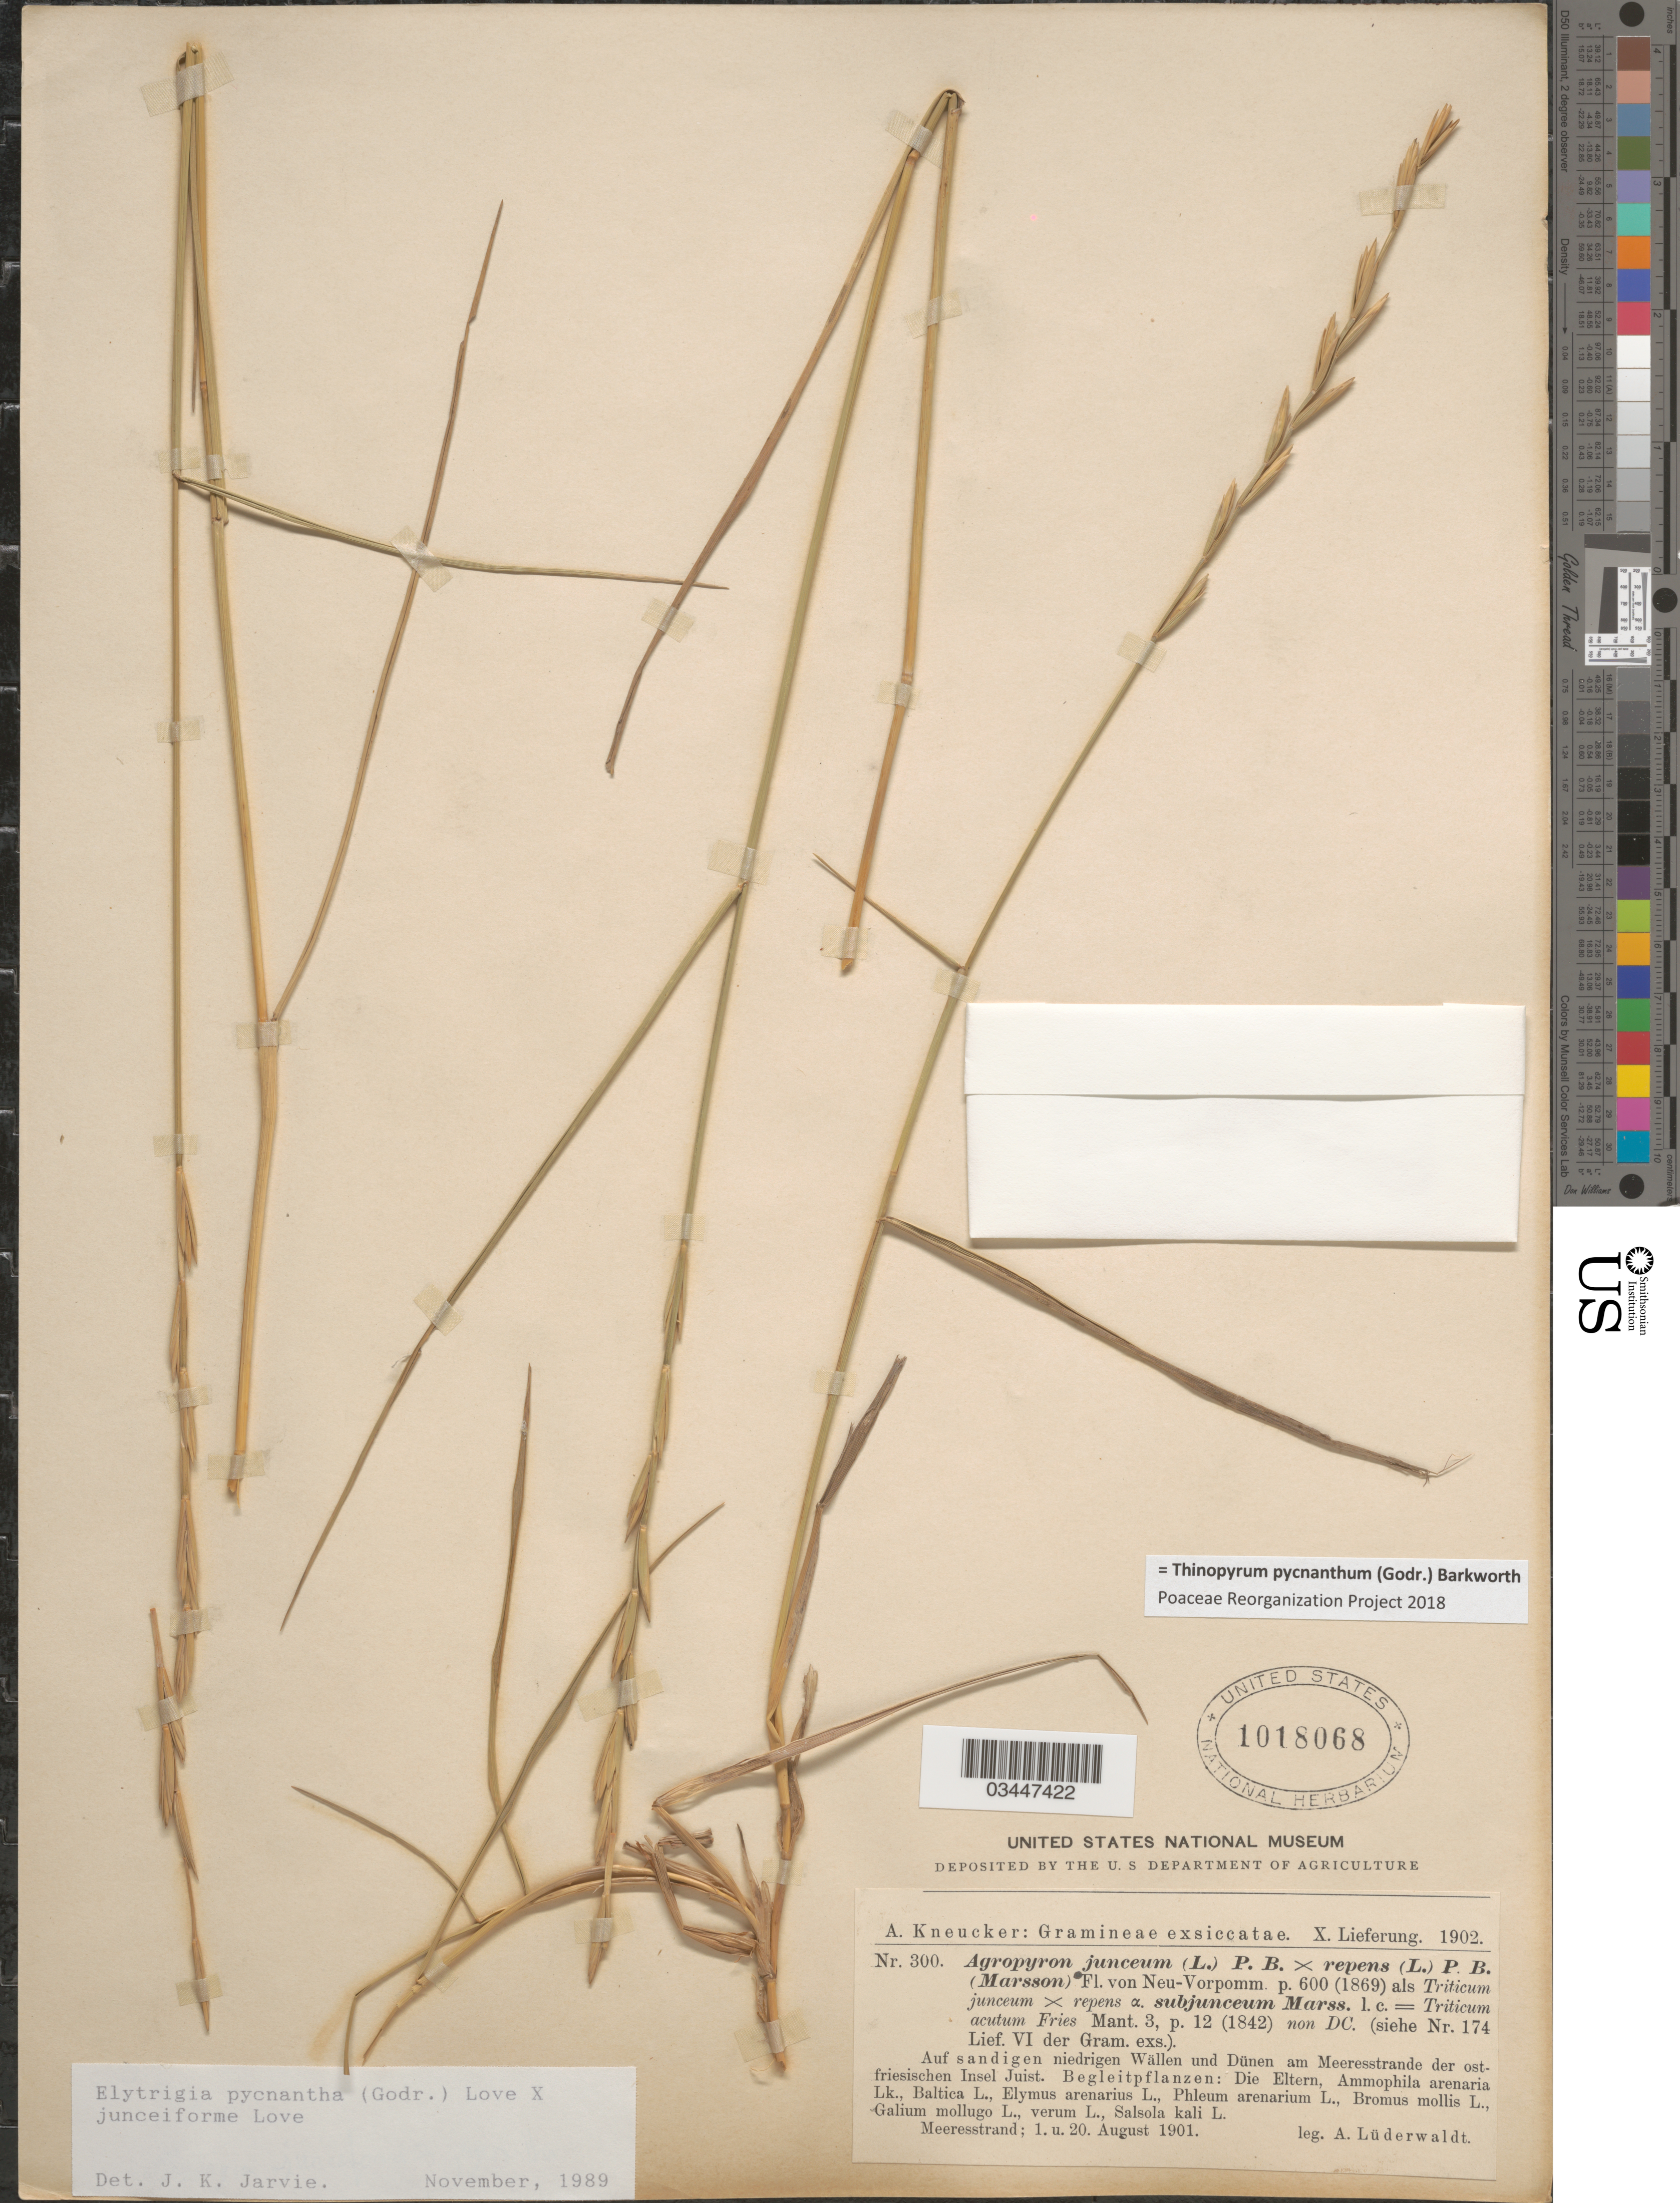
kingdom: Plantae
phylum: Tracheophyta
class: Liliopsida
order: Poales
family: Poaceae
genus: Thinopyrum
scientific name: Thinopyrum pycnanthum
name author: (Godr.) Barkworth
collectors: A. Lüderwaldt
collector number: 300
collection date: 1901-08-01/1901-08-20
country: Germany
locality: Auf sandigen niedrigen Wällen und Dünen am Meeresstrande der ostfriesischen Insel Juist.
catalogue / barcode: US 1018068